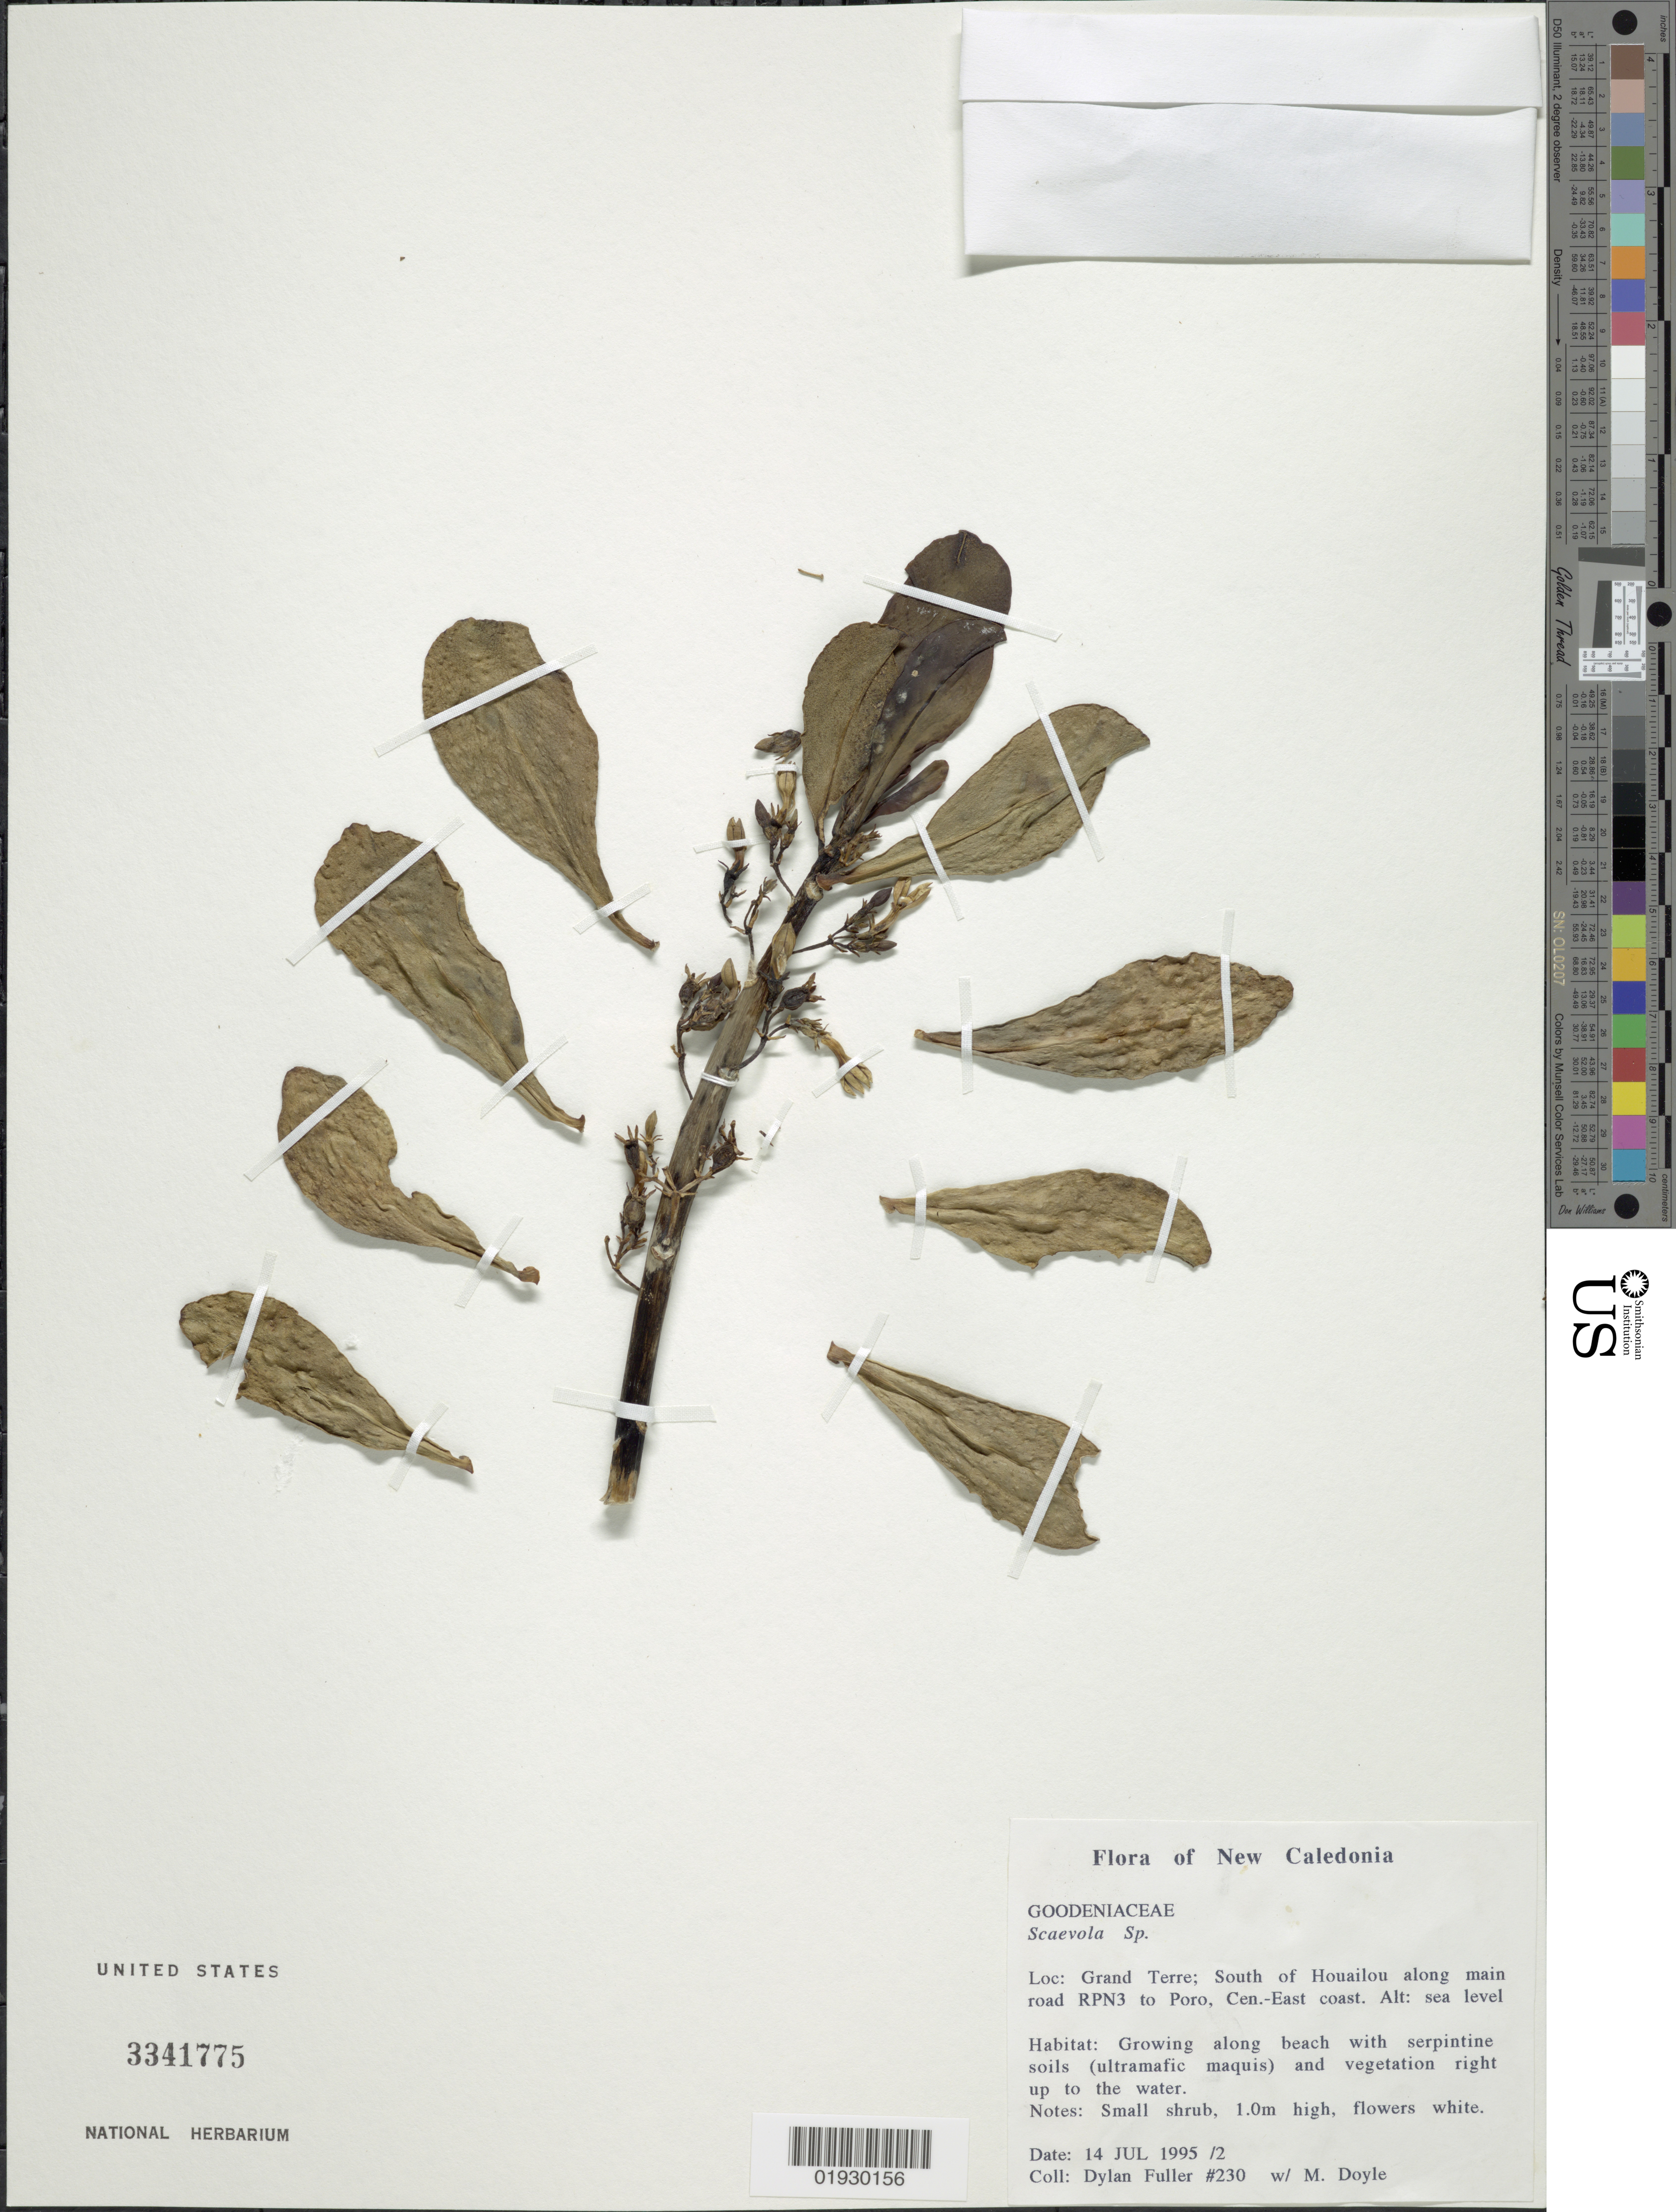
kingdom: Plantae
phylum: Tracheophyta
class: Magnoliopsida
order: Asterales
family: Goodeniaceae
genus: Scaevola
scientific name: Scaevola sp.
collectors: D. X. Fuller & M. Doyle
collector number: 230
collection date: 1995-07-14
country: New Caledonia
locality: Grand Terre; South of Houailou along main road RPN3 to Poro, Cen.-East coast.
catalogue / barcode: US 3341775